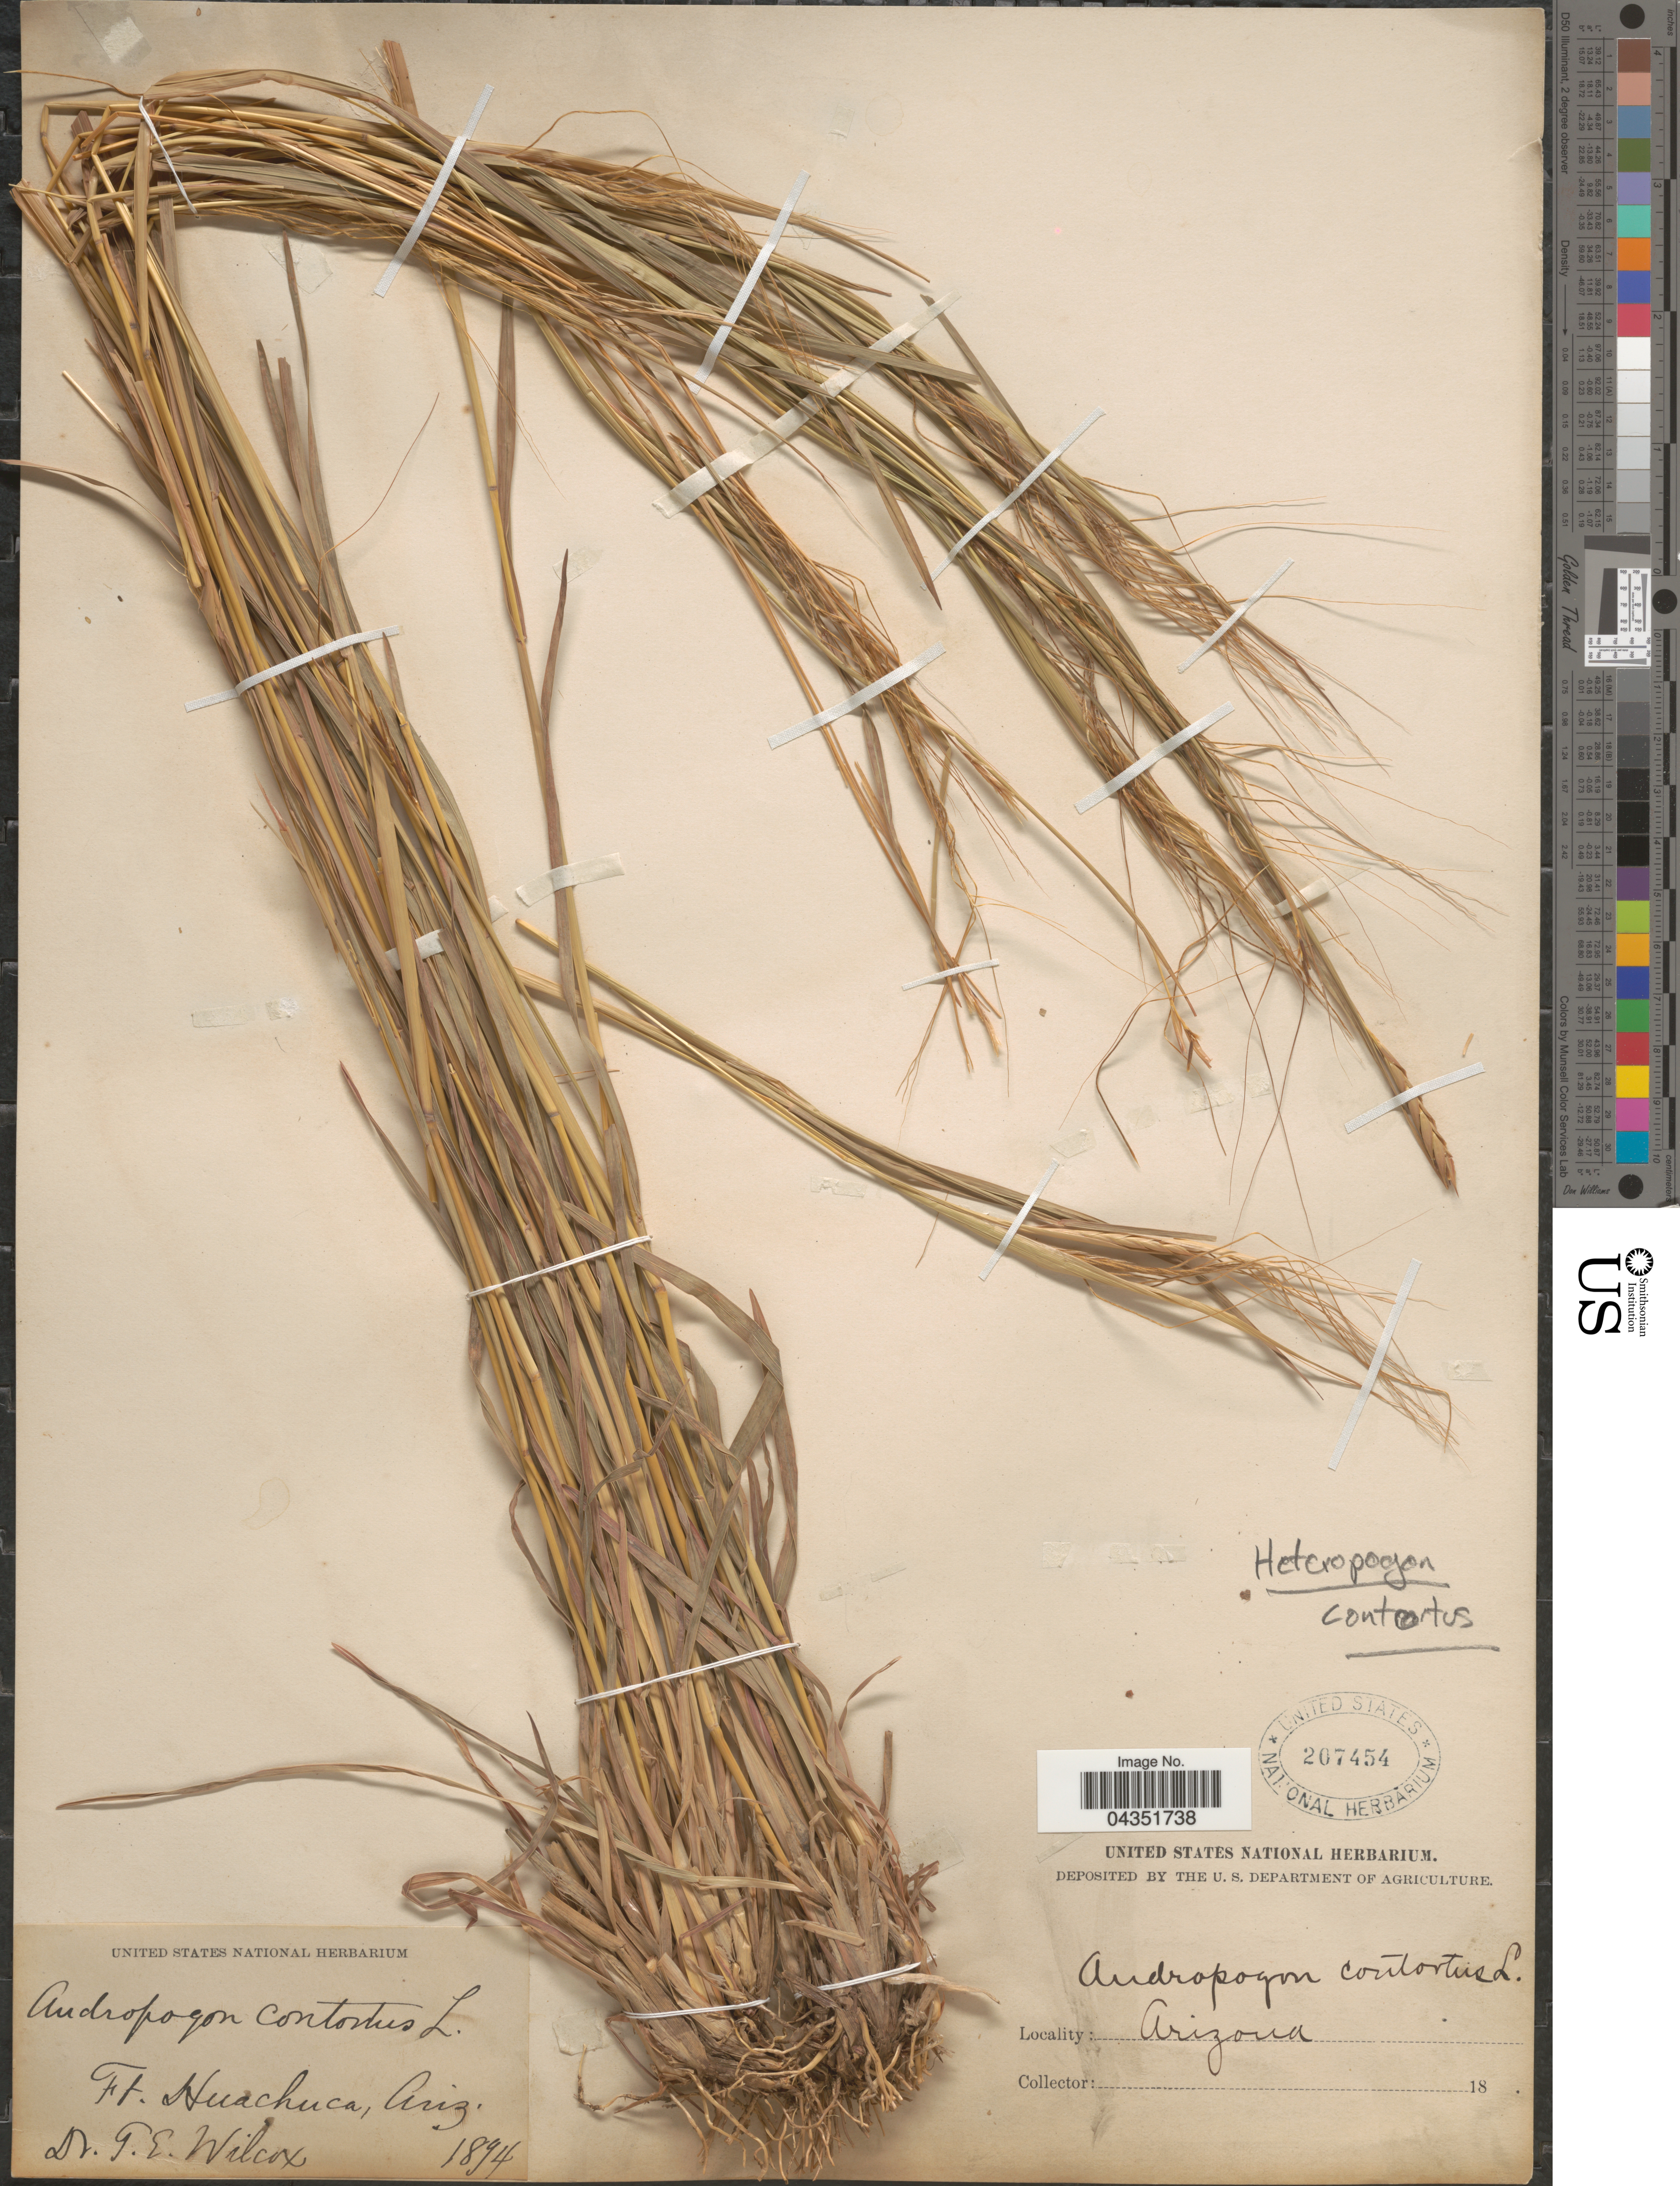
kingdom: Plantae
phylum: Tracheophyta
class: Liliopsida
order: Poales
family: Poaceae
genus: Heteropogon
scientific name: Heteropogon contortus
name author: (L.) P. Beauv. ex Roem. & Schult.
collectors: G. Wilcox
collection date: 1894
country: United States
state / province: Arizona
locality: Ft. Huachuca.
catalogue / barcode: US 207454